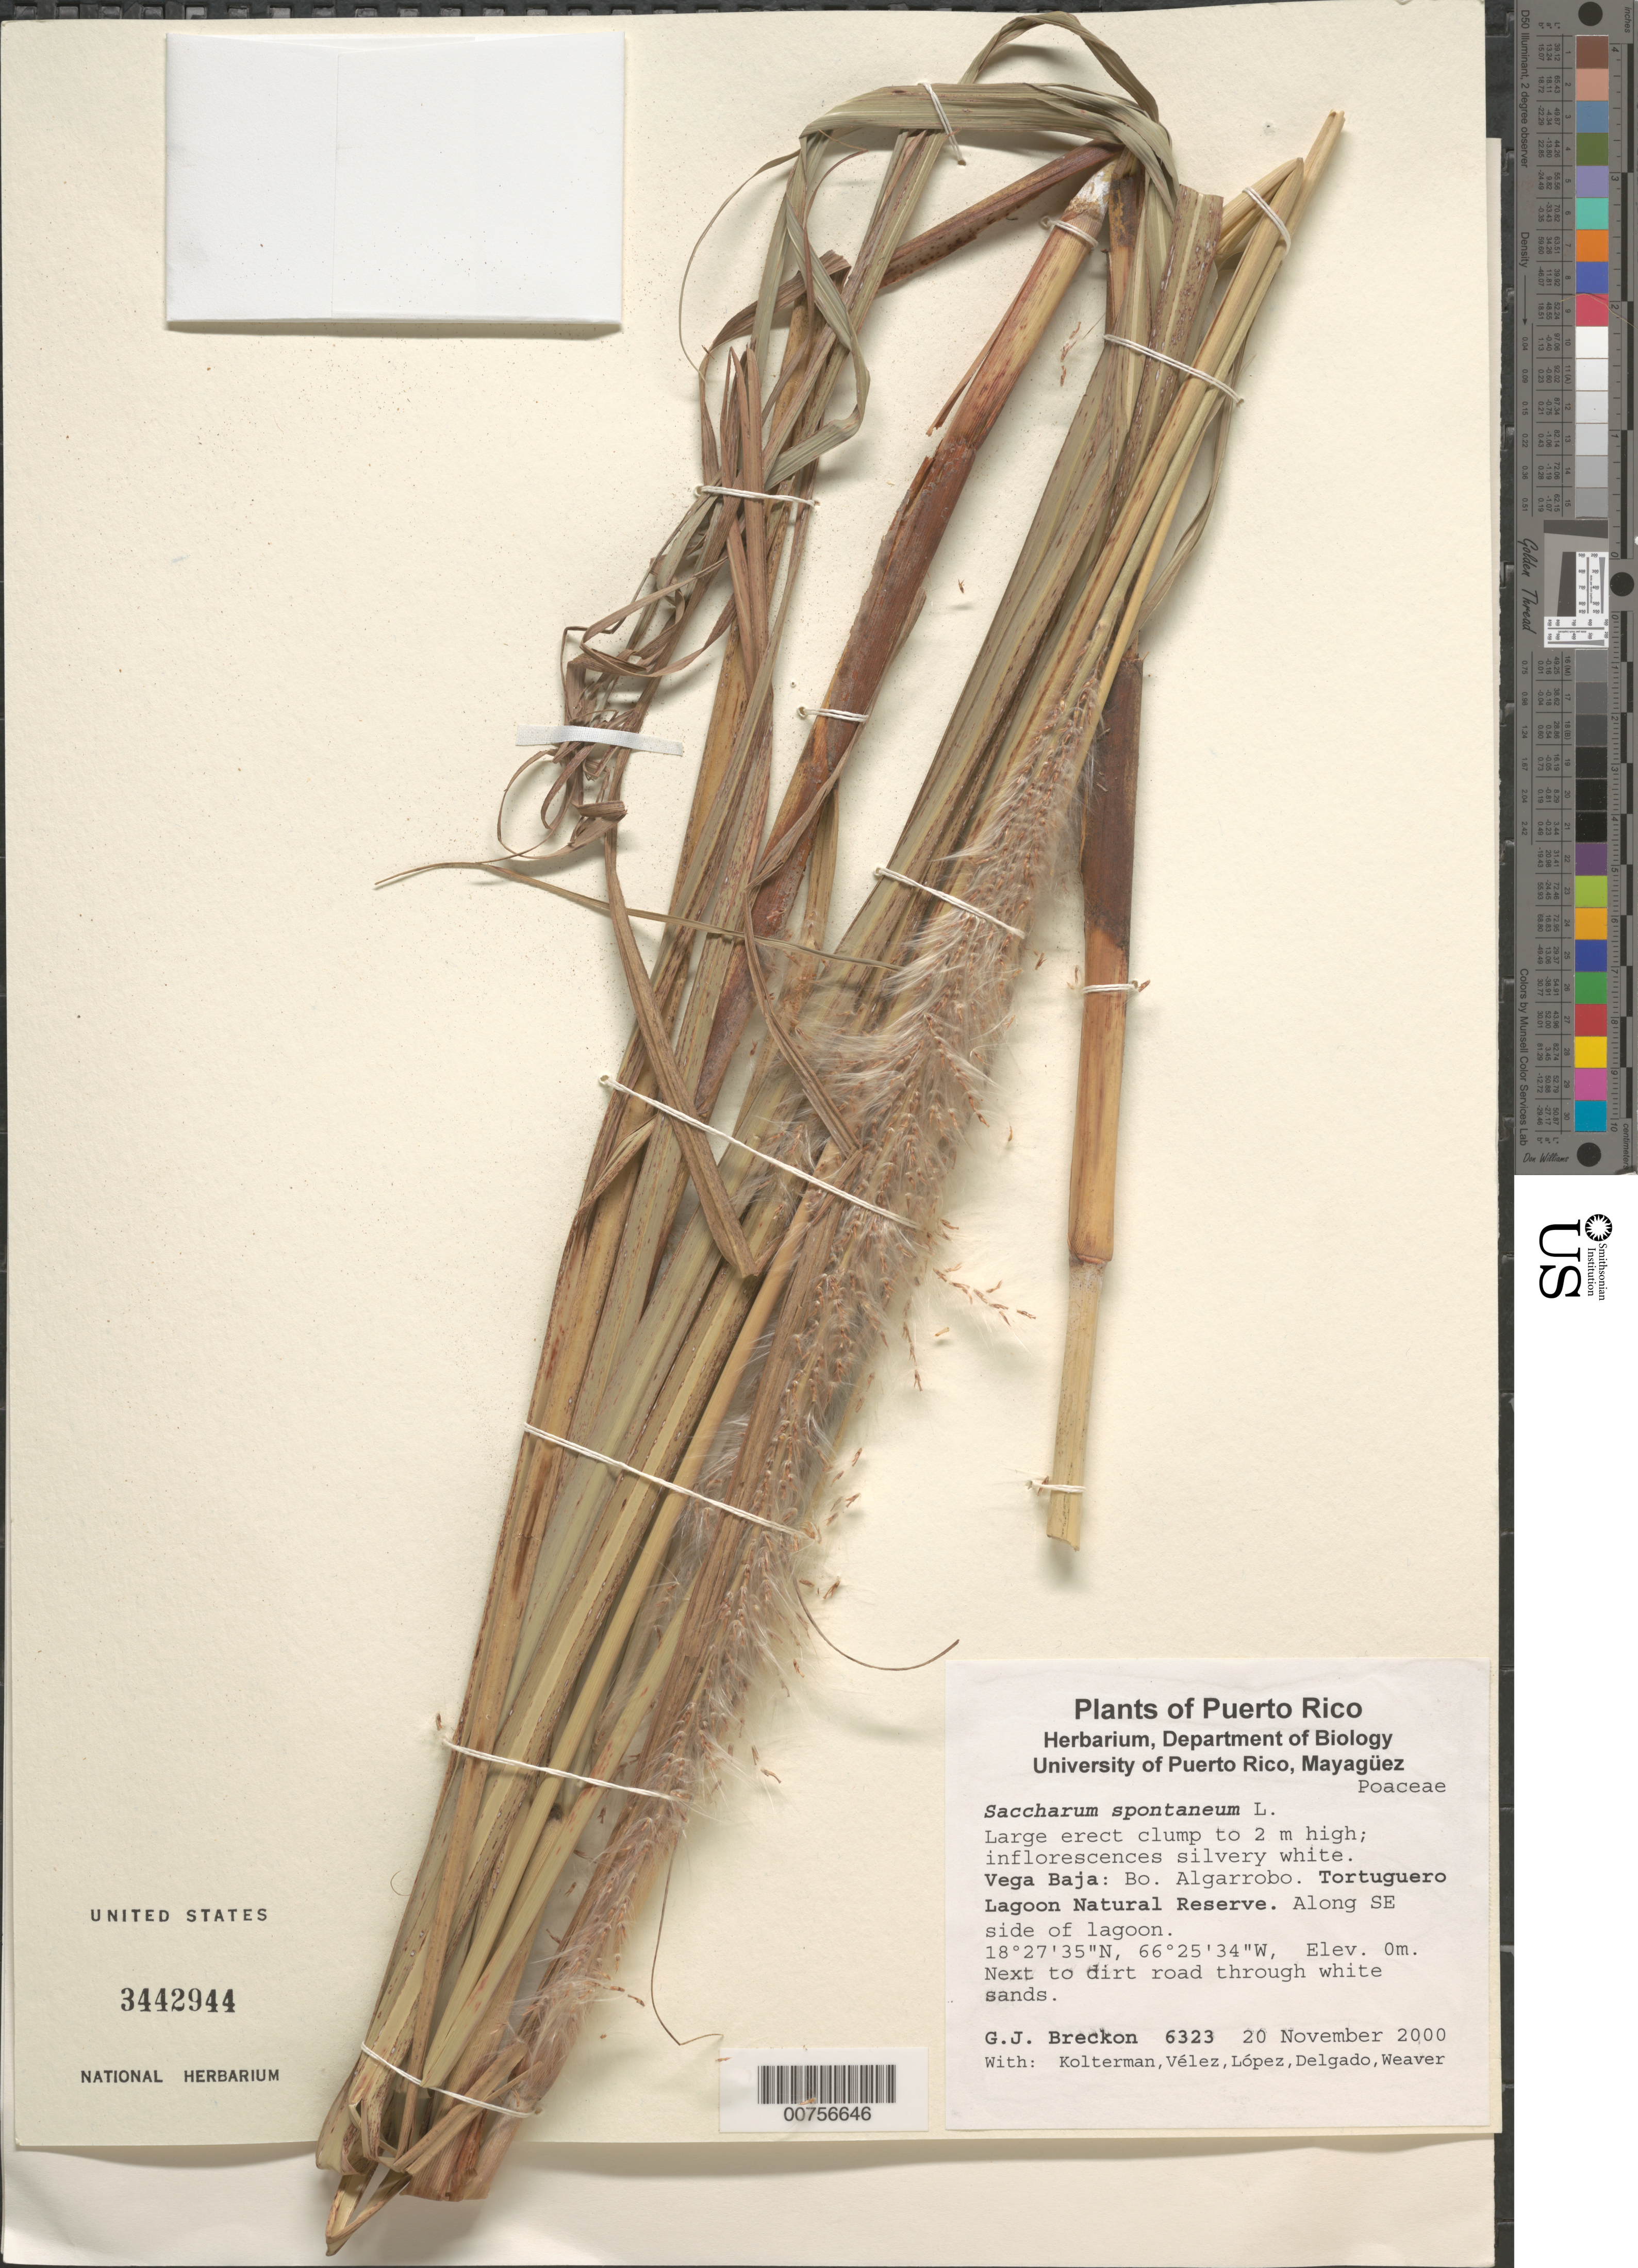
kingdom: Plantae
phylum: Tracheophyta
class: Liliopsida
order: Poales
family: Poaceae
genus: Saccharum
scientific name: Saccharum spontaneum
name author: L.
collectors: G. J. Breckon, -. Kolterman, -. Velez, -. Lopez, Delgado, -- & Weaver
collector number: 6323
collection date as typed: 20 Nov 2000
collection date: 2000-11-20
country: Puerto Rico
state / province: Vega Baja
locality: Vega Baja: Bo. Algarrobo. Tortuguero Lagoon Natural Reserve. Along SE side of lagoon.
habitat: Next to dirt road through white sands.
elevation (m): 0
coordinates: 18.45972222, -66.42611111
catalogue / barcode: US 3442944